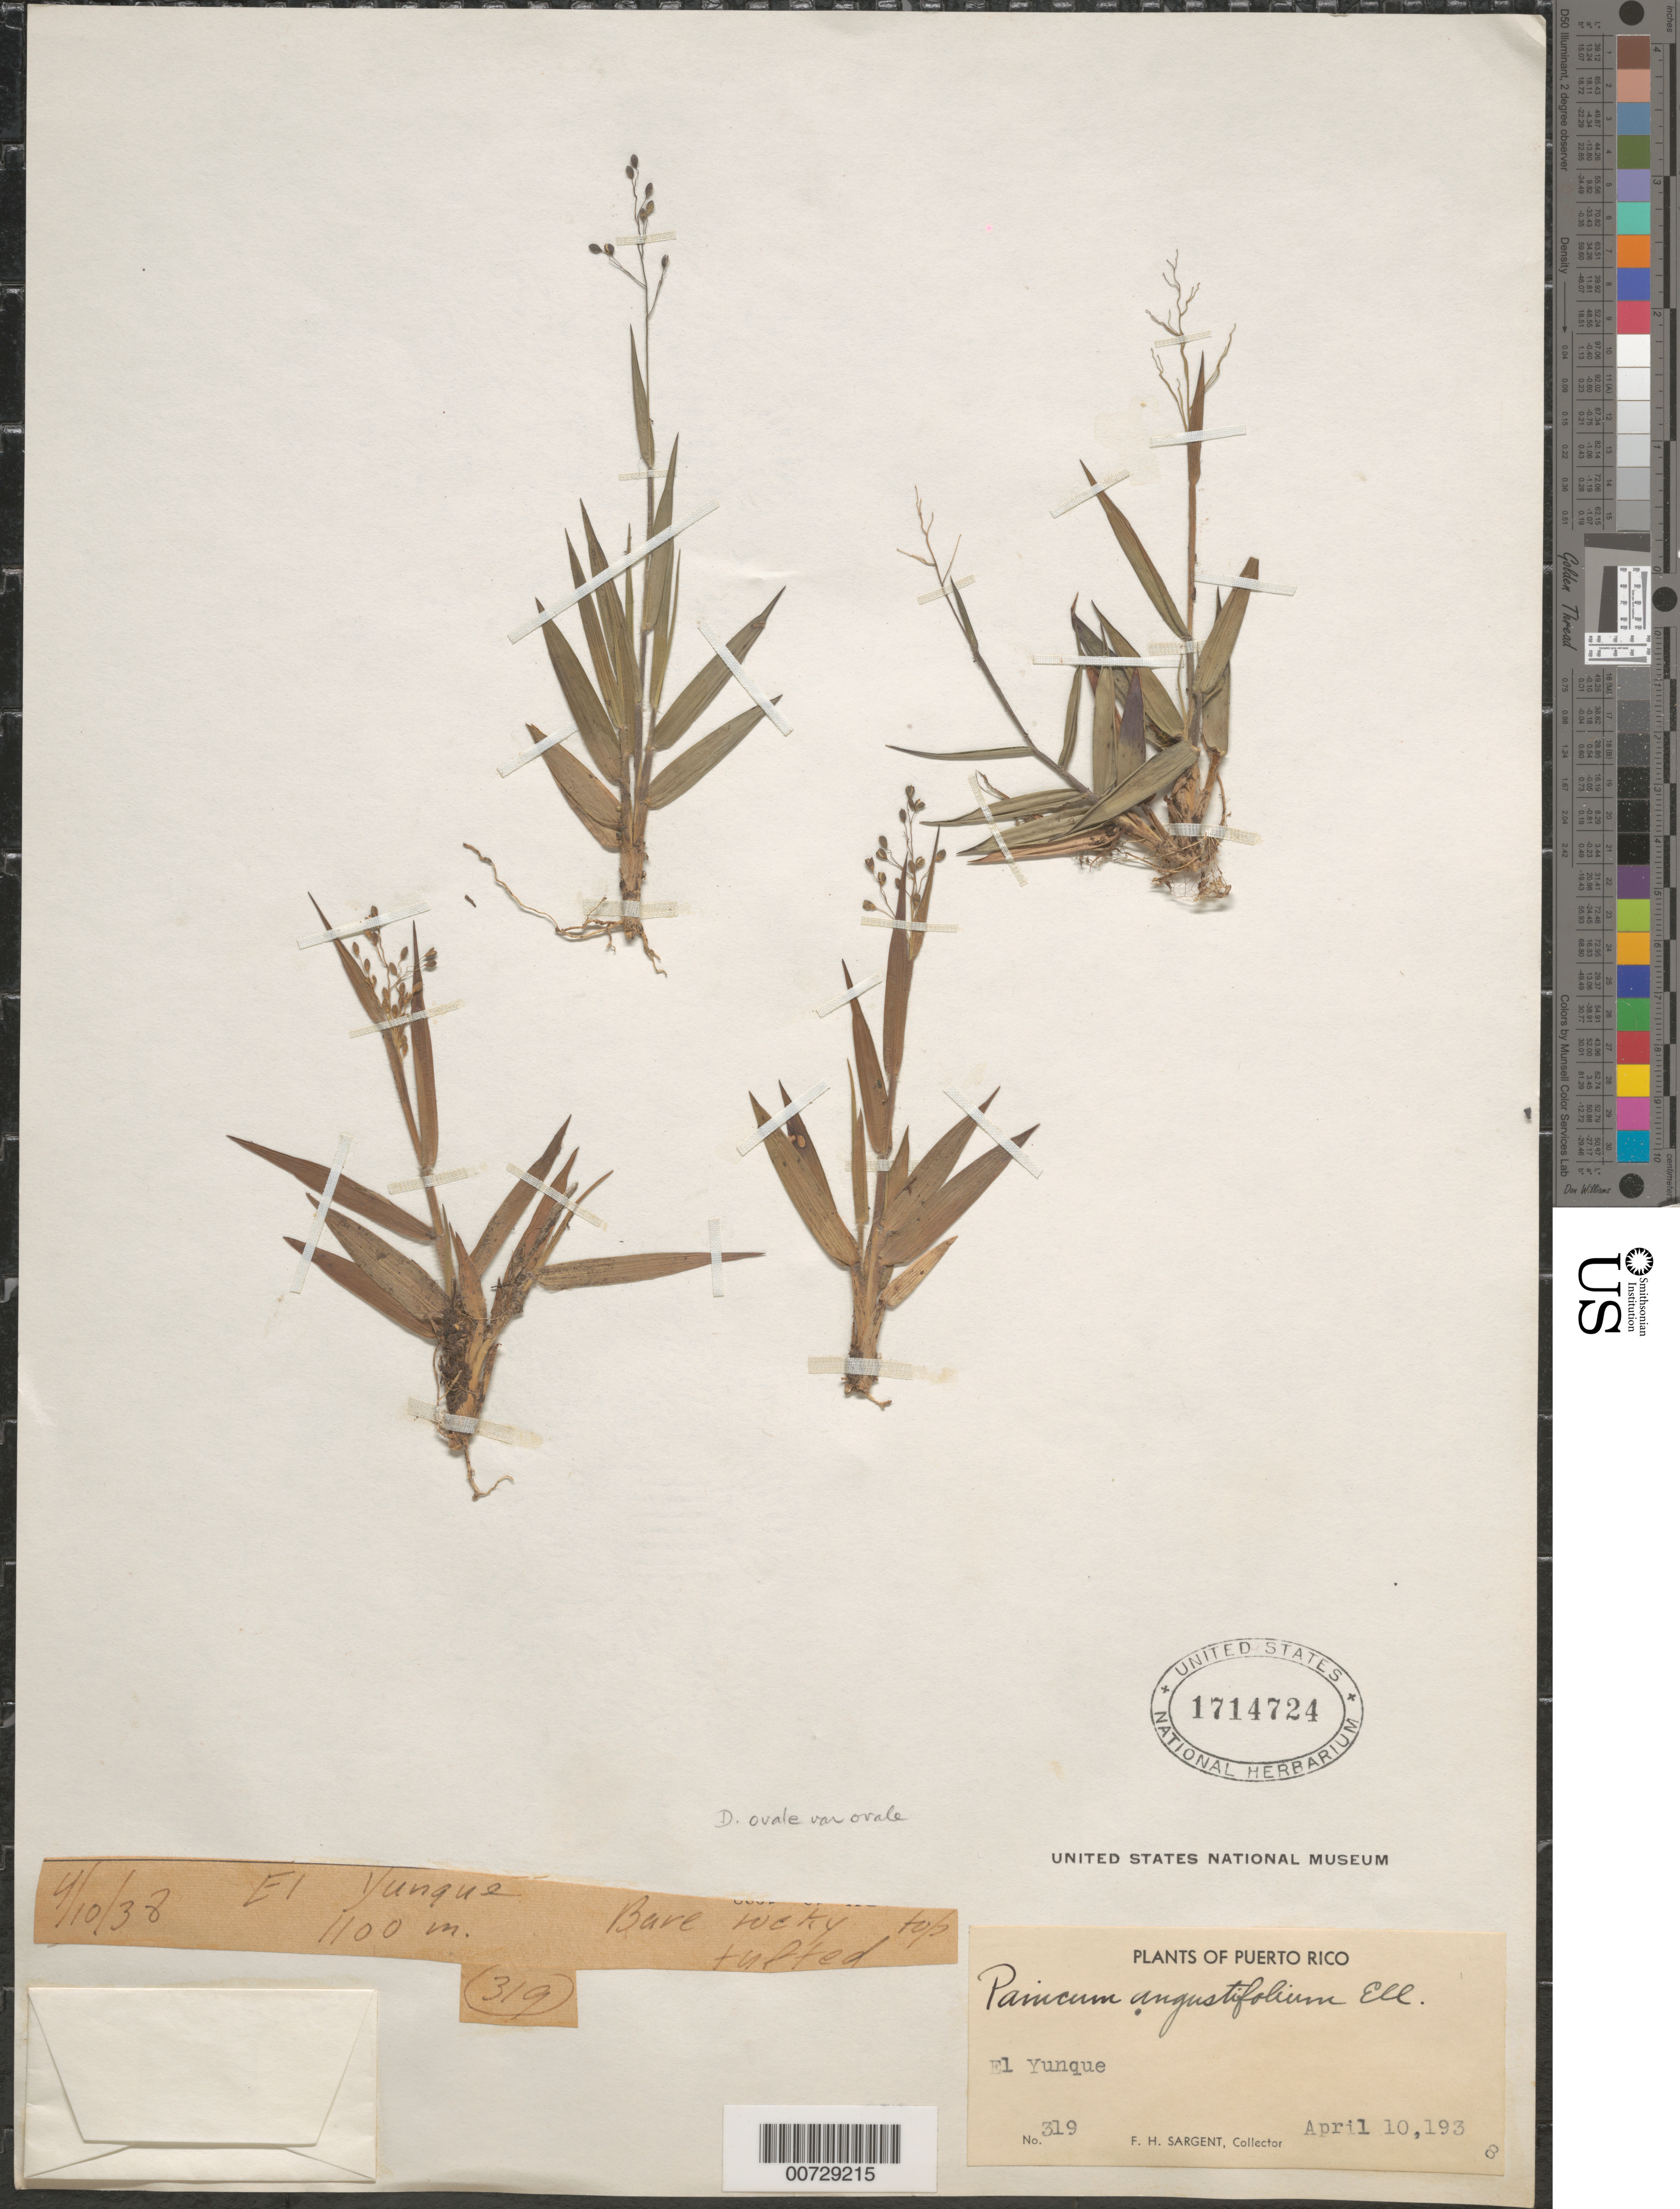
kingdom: Plantae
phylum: Tracheophyta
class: Liliopsida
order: Poales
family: Poaceae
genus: Dichanthelium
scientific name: Dichanthelium aciculare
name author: (Desv. ex Poir.) Gould & C.A. Clark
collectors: F. H. Sargent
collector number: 319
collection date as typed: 10 Apr 1938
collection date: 1938-04-10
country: Puerto Rico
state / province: Río Grande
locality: El Yunque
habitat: Bare, rocky top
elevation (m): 1100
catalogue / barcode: US 1714724